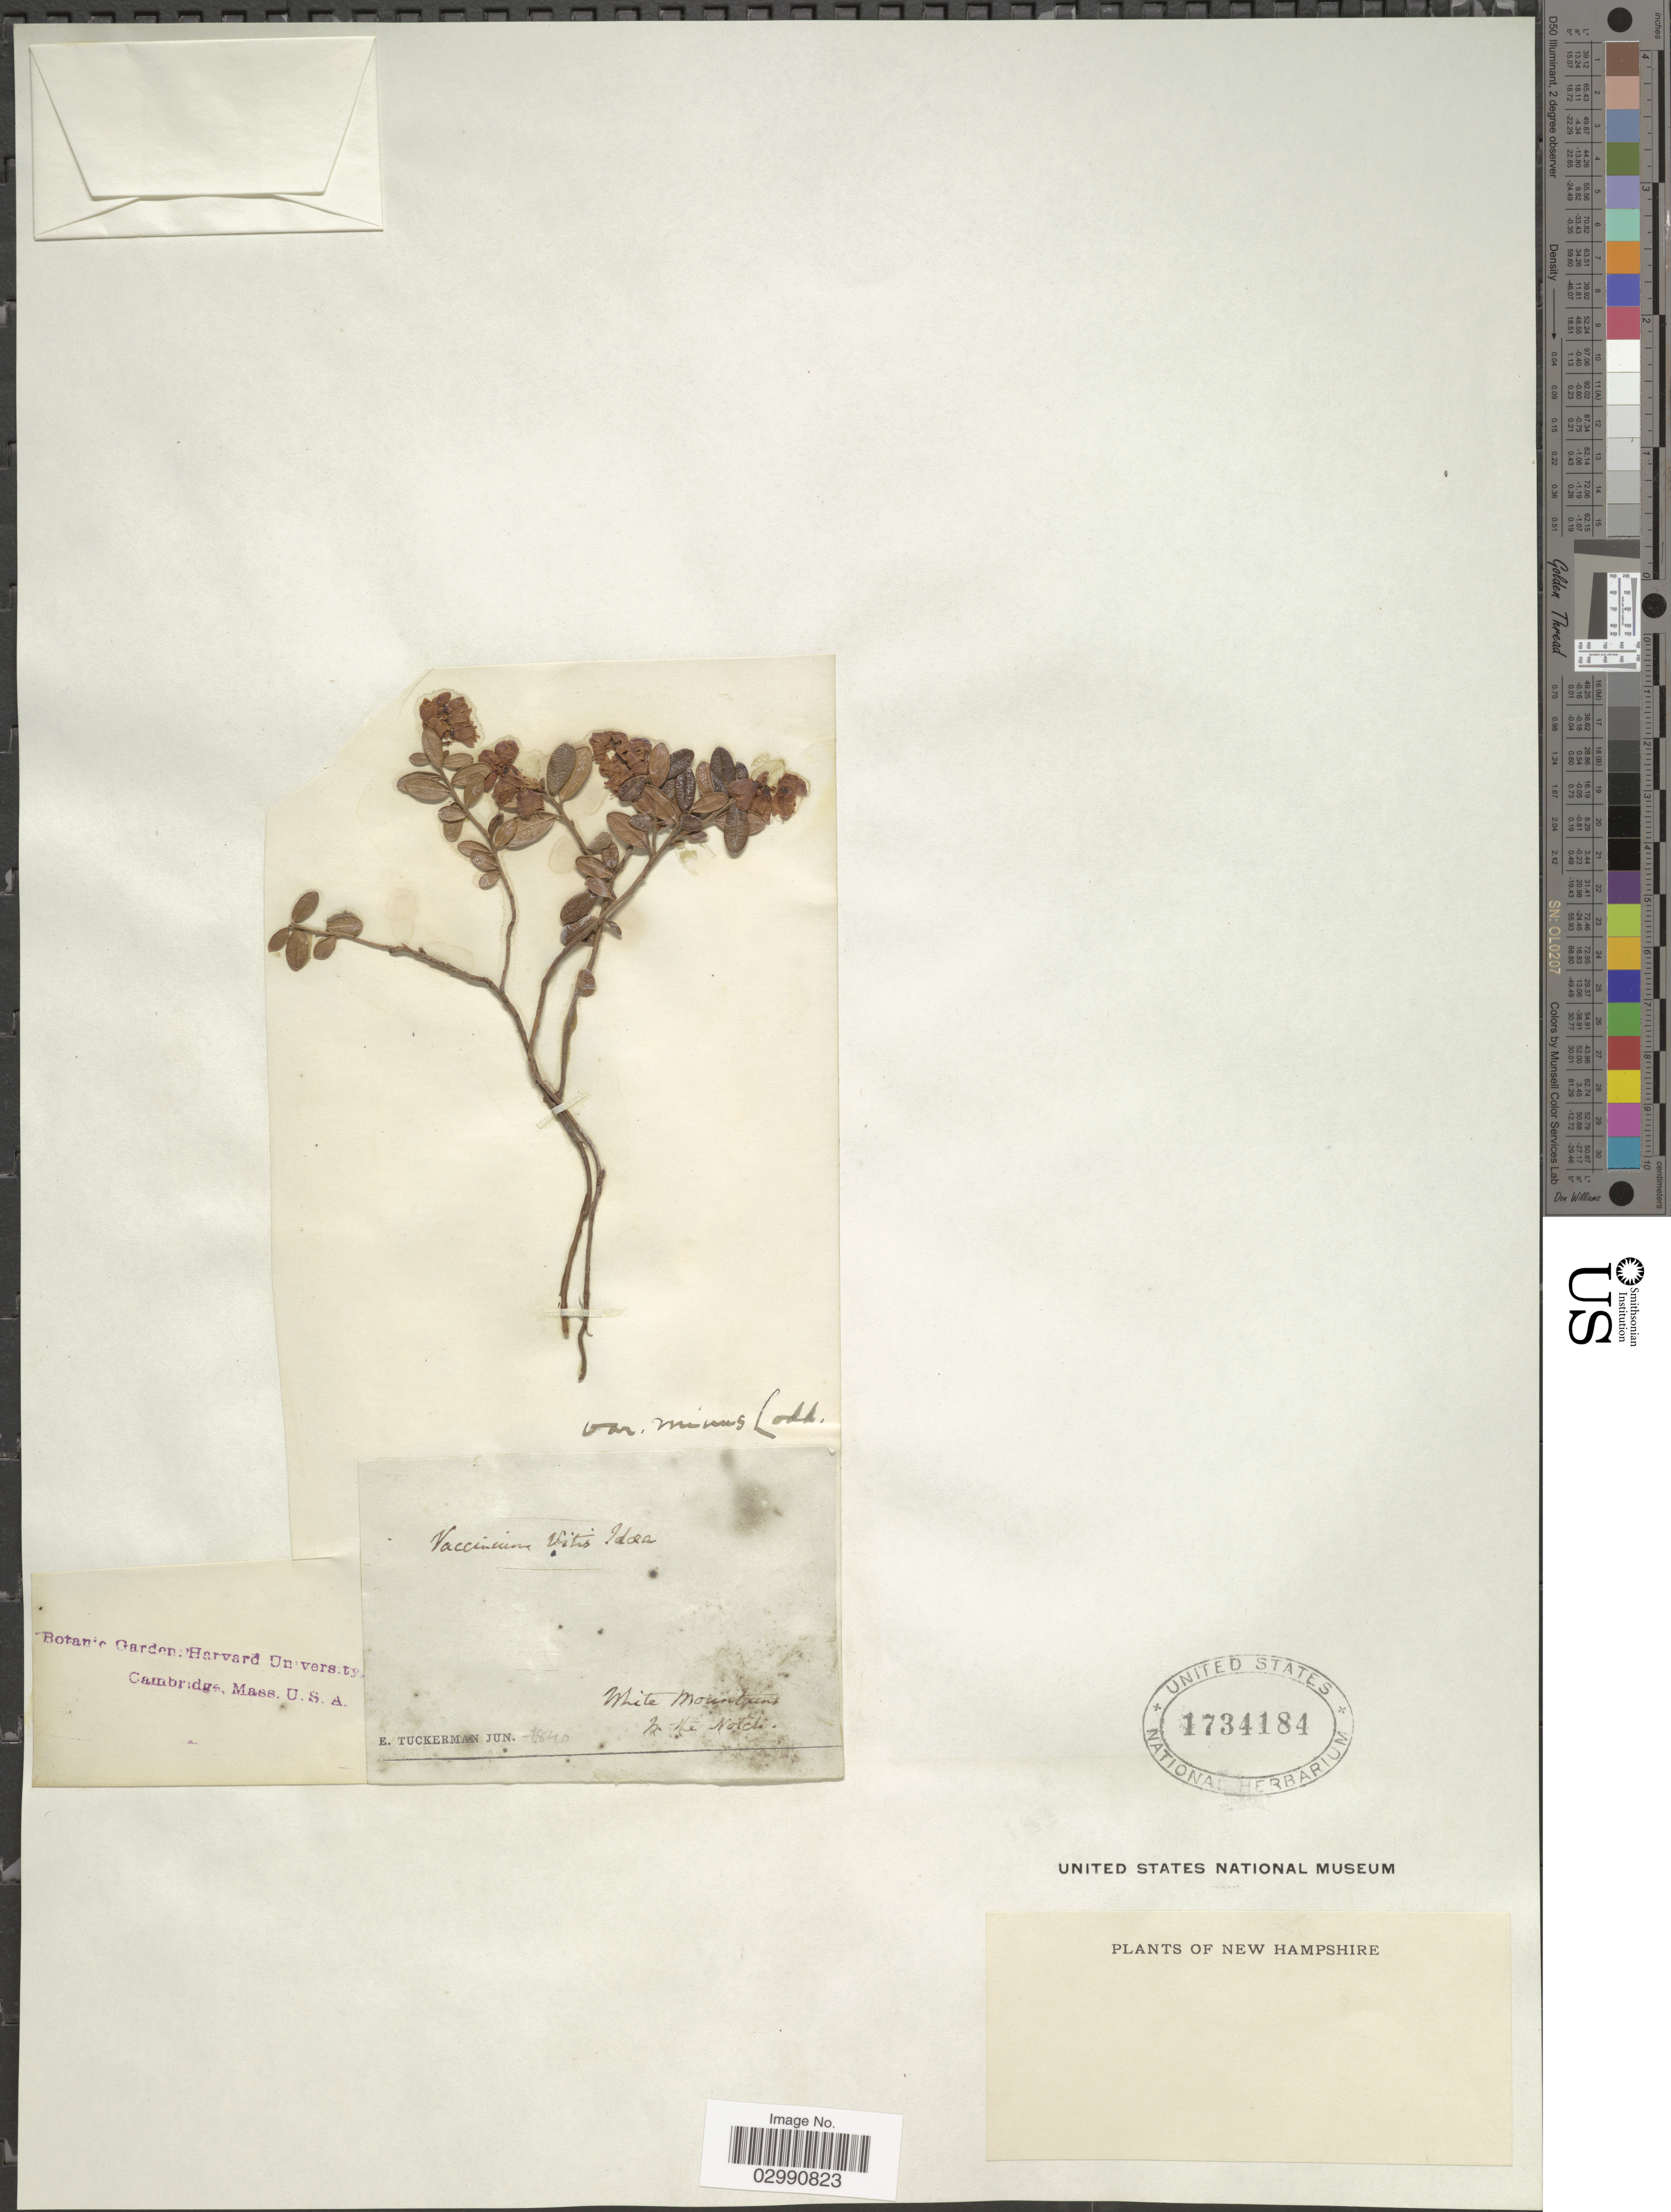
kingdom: Plantae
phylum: Tracheophyta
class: Magnoliopsida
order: Ericales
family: Ericaceae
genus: Vaccinium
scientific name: Vaccinium vitis-idaea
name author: L.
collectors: E. Tuckerman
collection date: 1840-06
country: United States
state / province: New Hampshire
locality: White Mountains. In the Notch.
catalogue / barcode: US 1734184